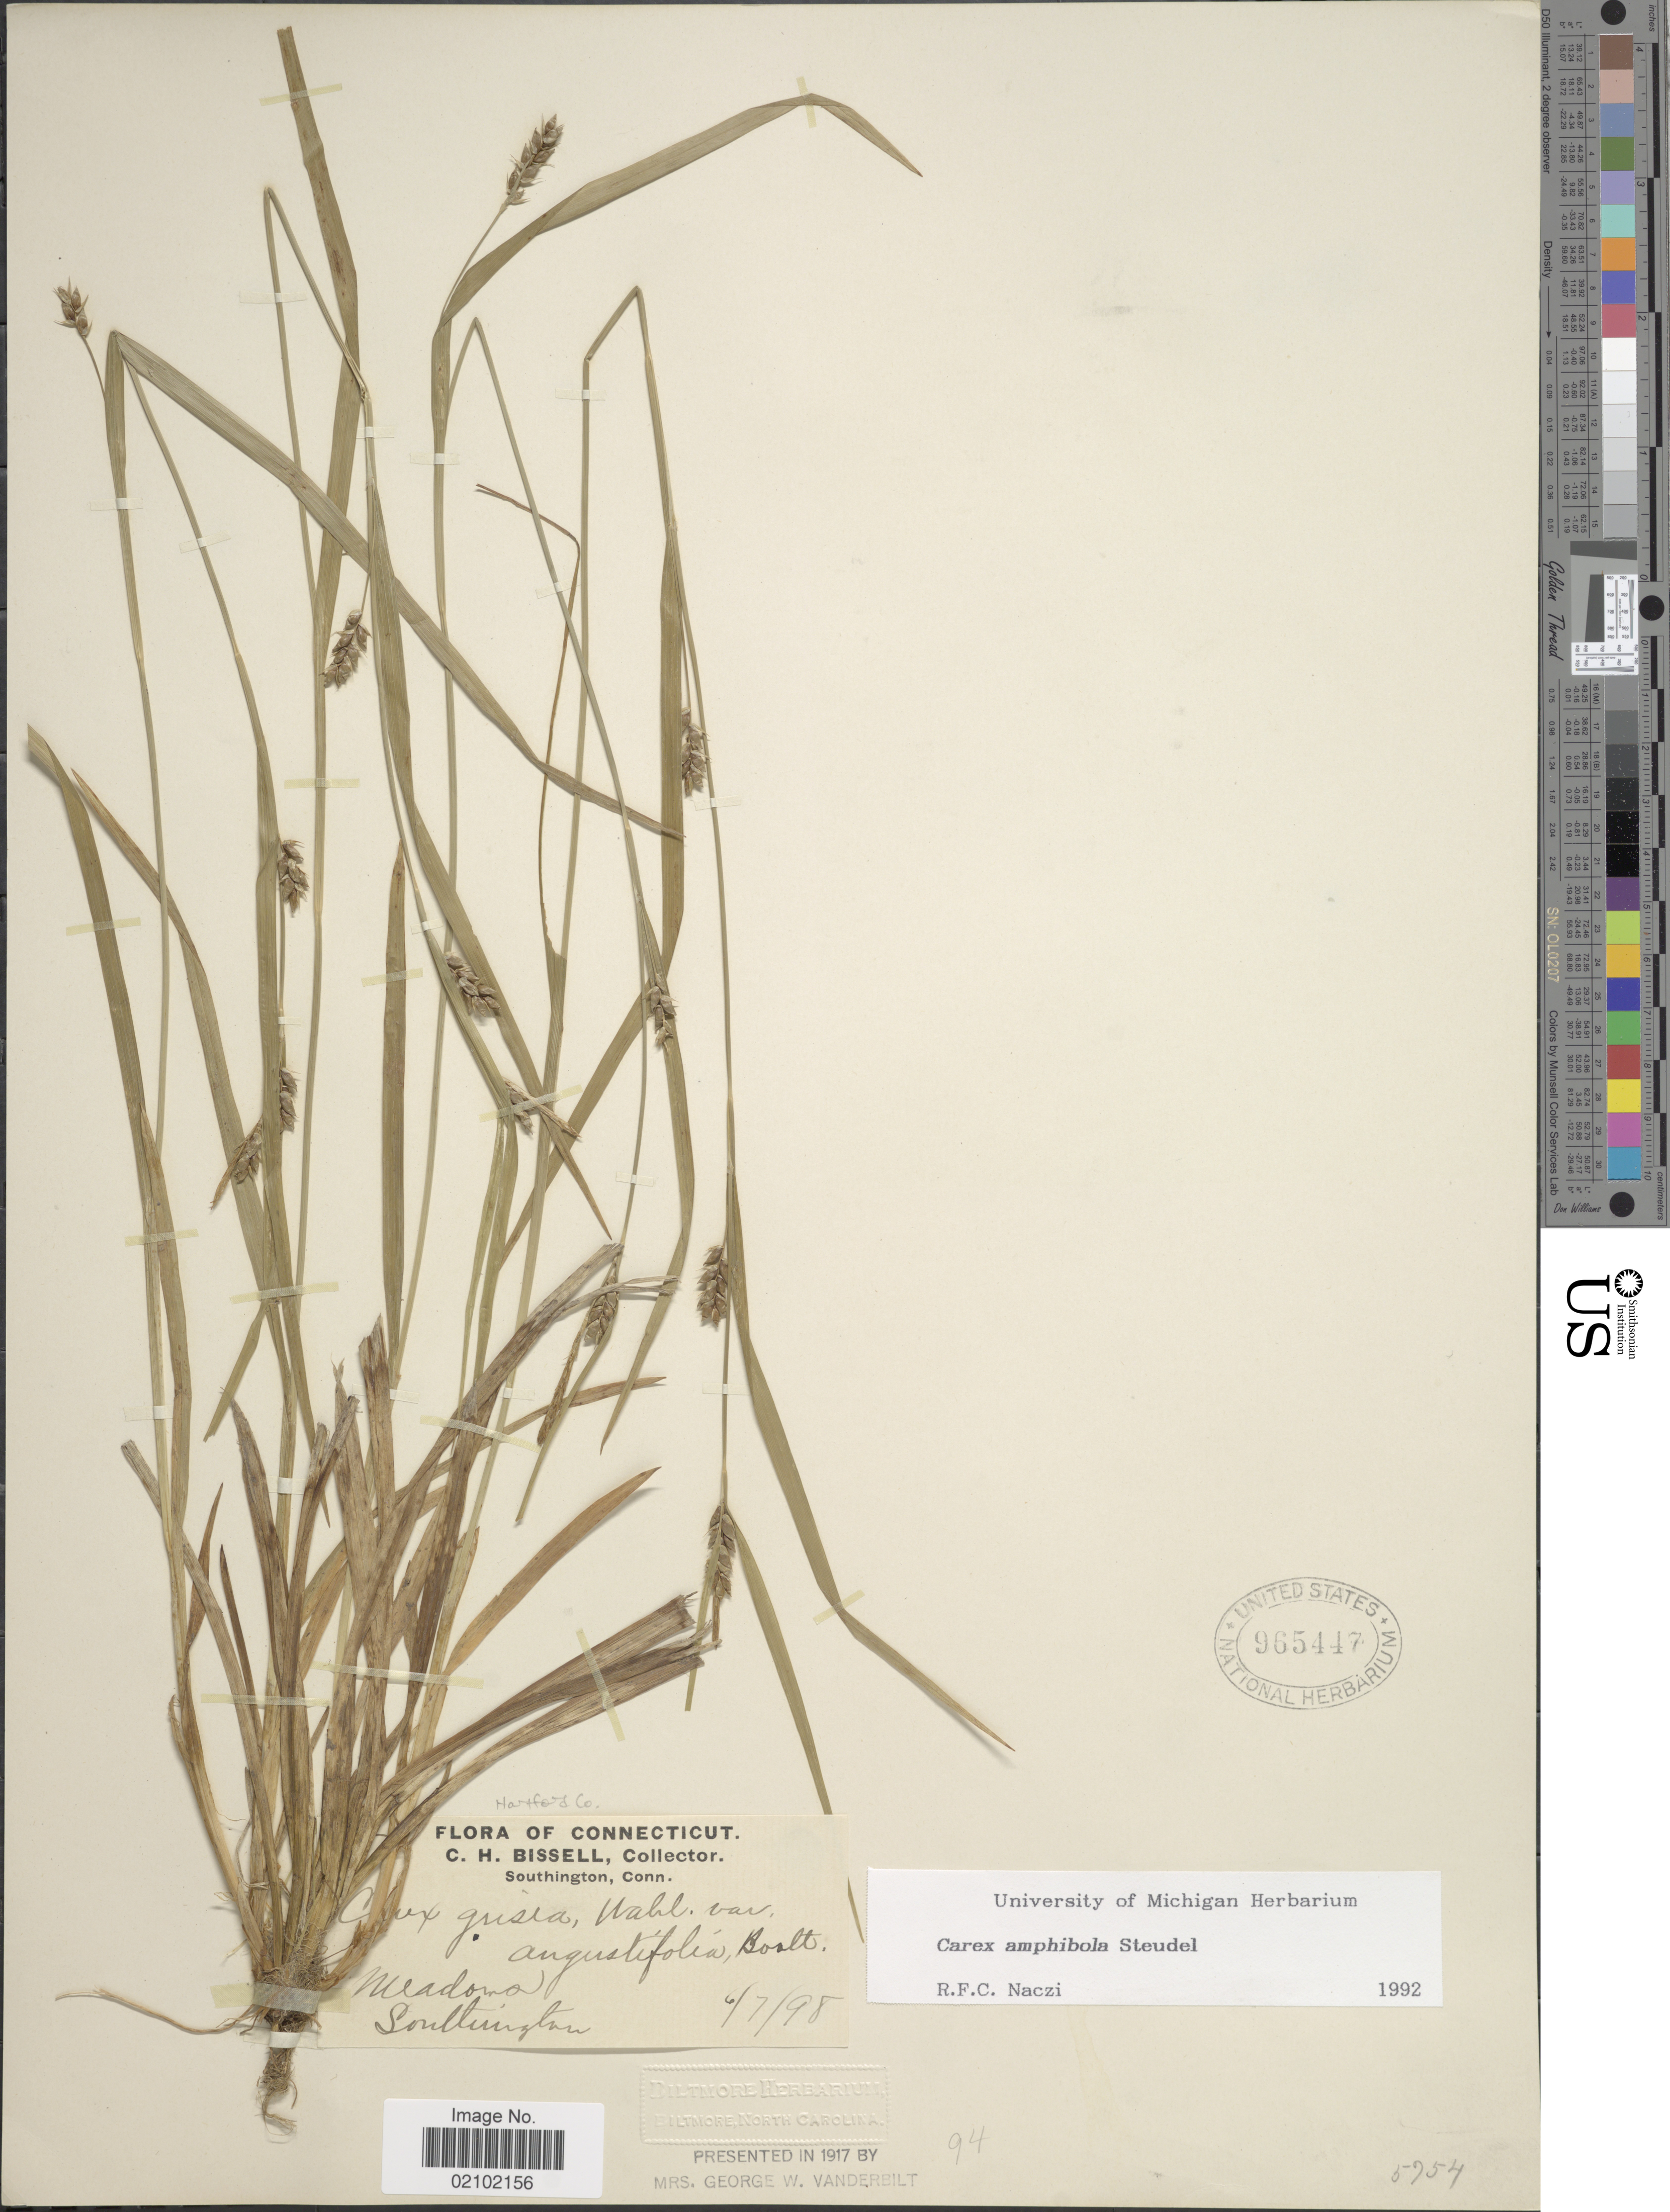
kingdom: Plantae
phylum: Tracheophyta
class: Liliopsida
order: Poales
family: Cyperaceae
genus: Carex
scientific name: Carex amphibola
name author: Steud.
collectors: C. Bissell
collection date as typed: Transcribed d/m/y: 7/4/98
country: United States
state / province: Connecticut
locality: Southington. Hartford Co.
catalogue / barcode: US 965447